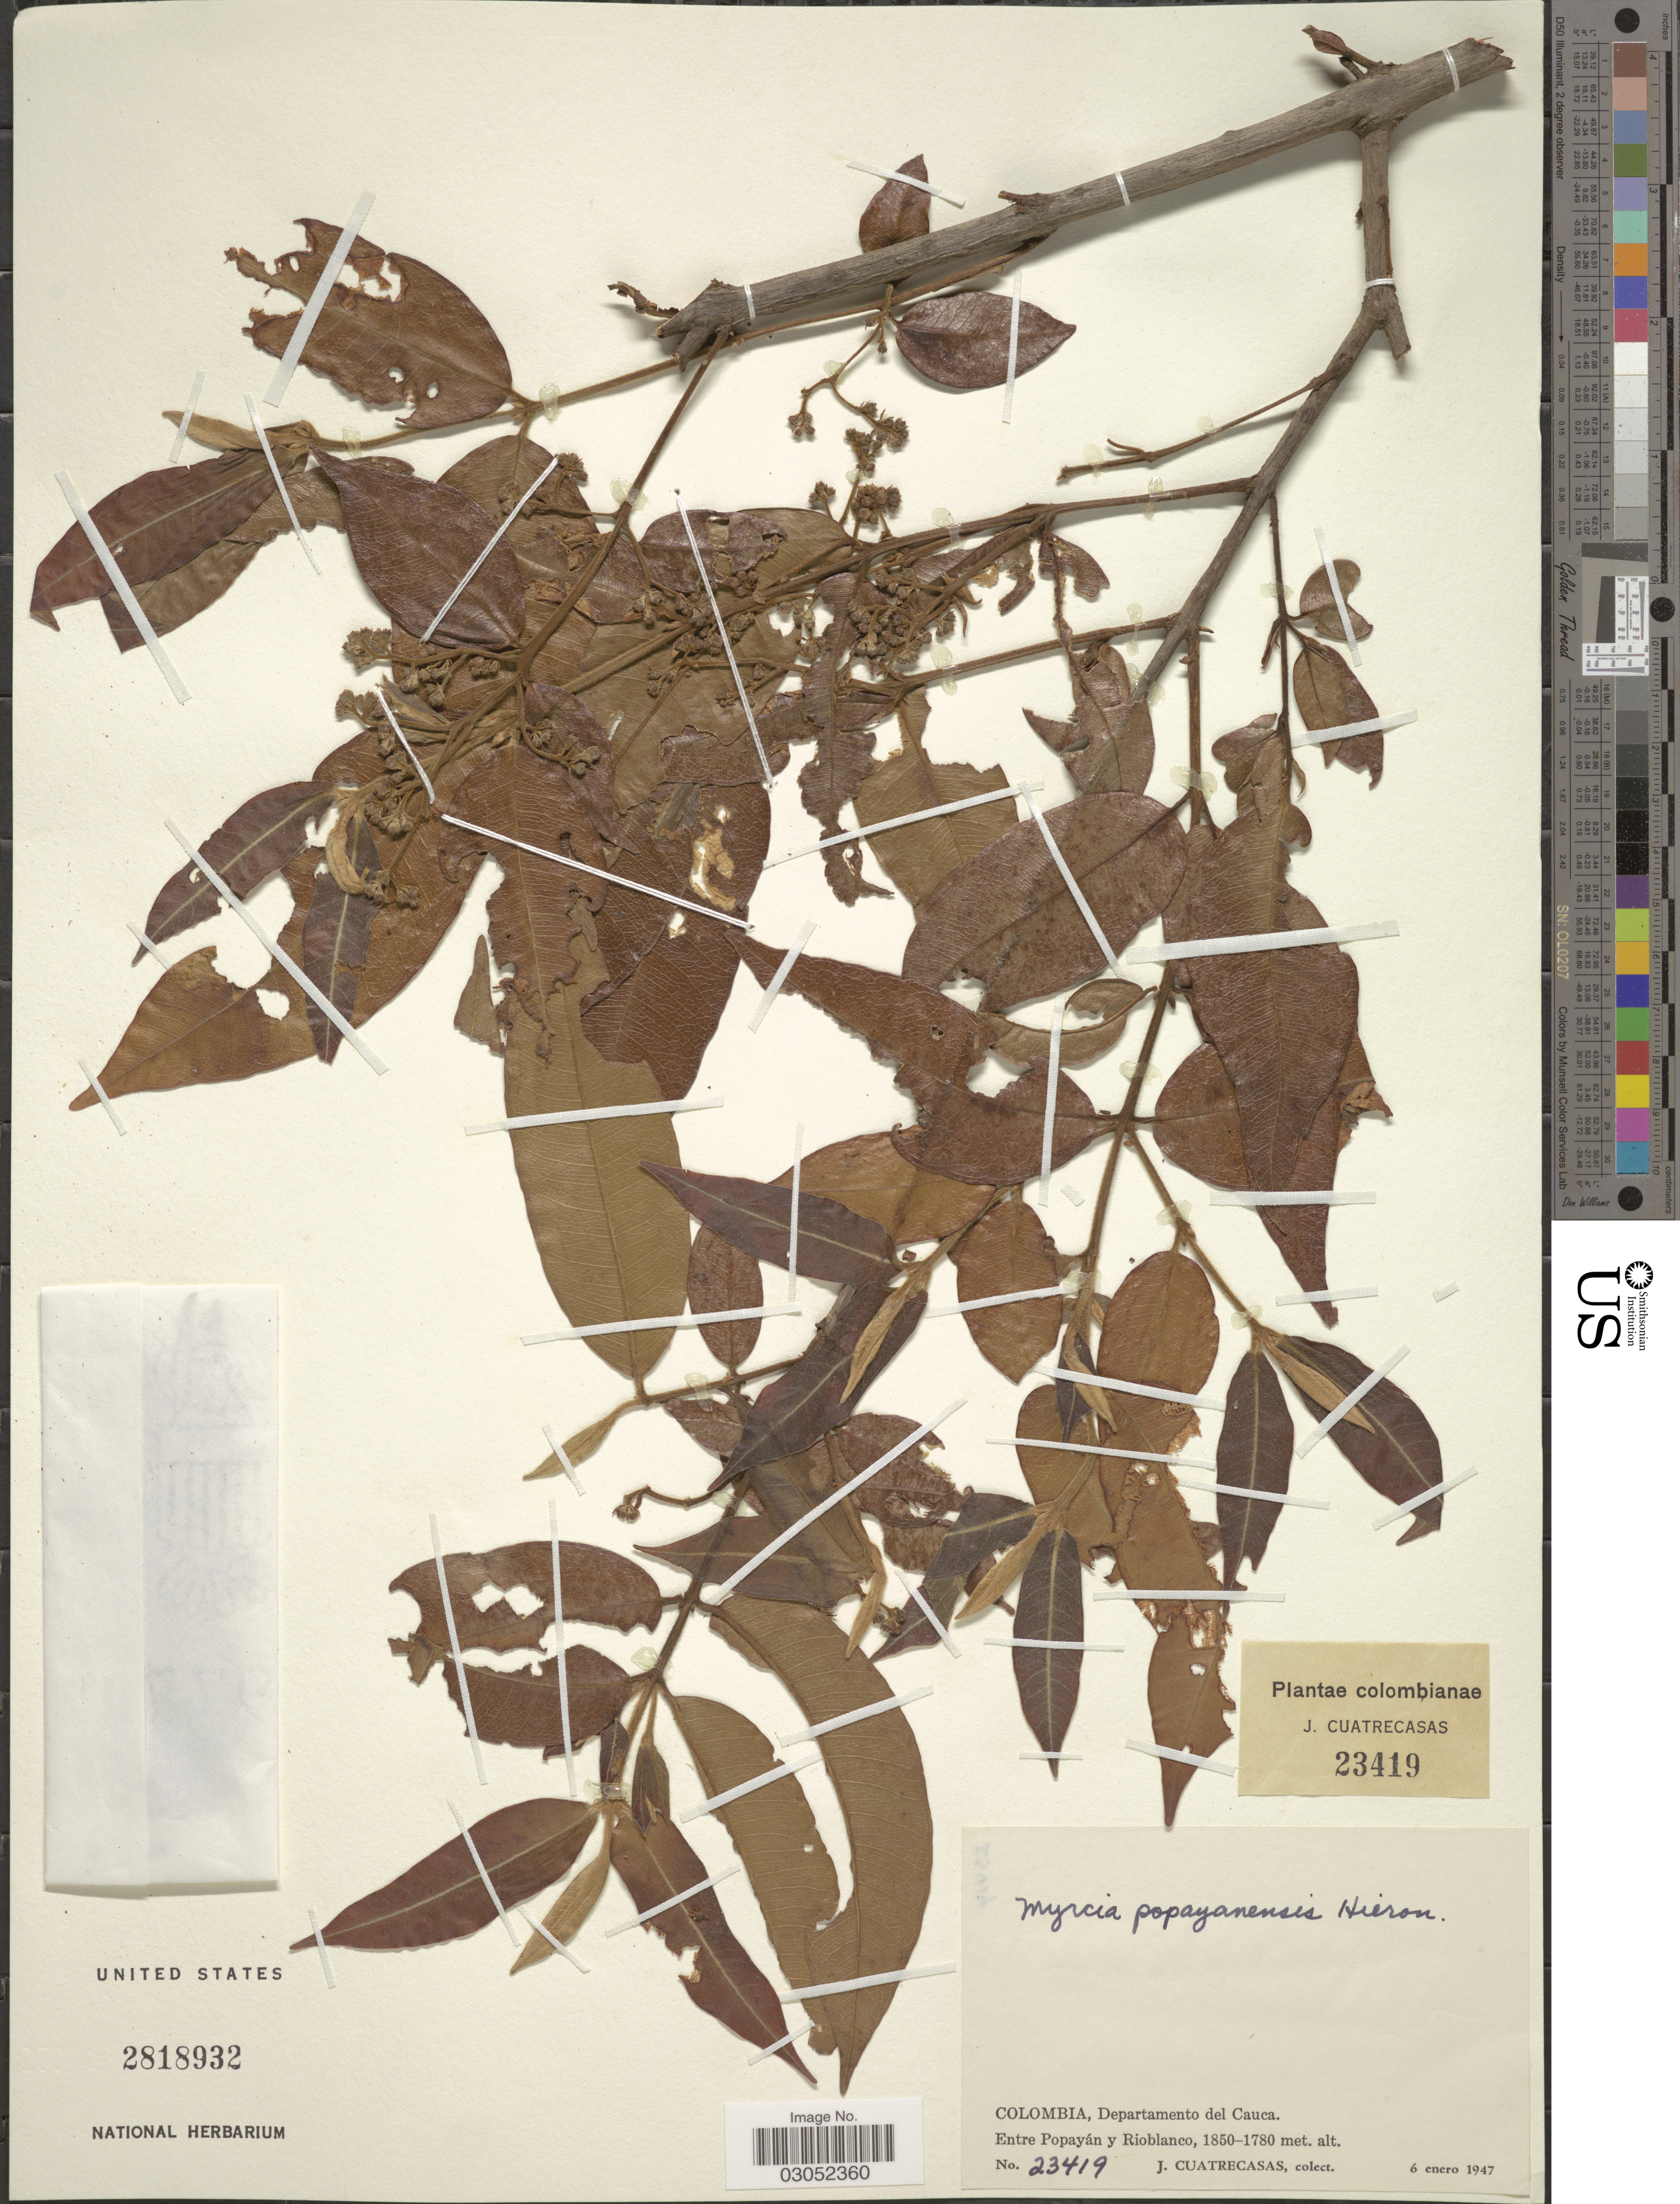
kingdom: Plantae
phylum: Tracheophyta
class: Magnoliopsida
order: Myrtales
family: Myrtaceae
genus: Myrcia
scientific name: Myrcia popayanensis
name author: Hieron.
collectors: J. Cuatrecasas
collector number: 23419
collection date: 1947-01-06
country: Colombia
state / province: Cauca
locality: Departamento del Cauca. Entre Popayán y Rioblanco.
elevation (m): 1780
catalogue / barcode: US 2818932